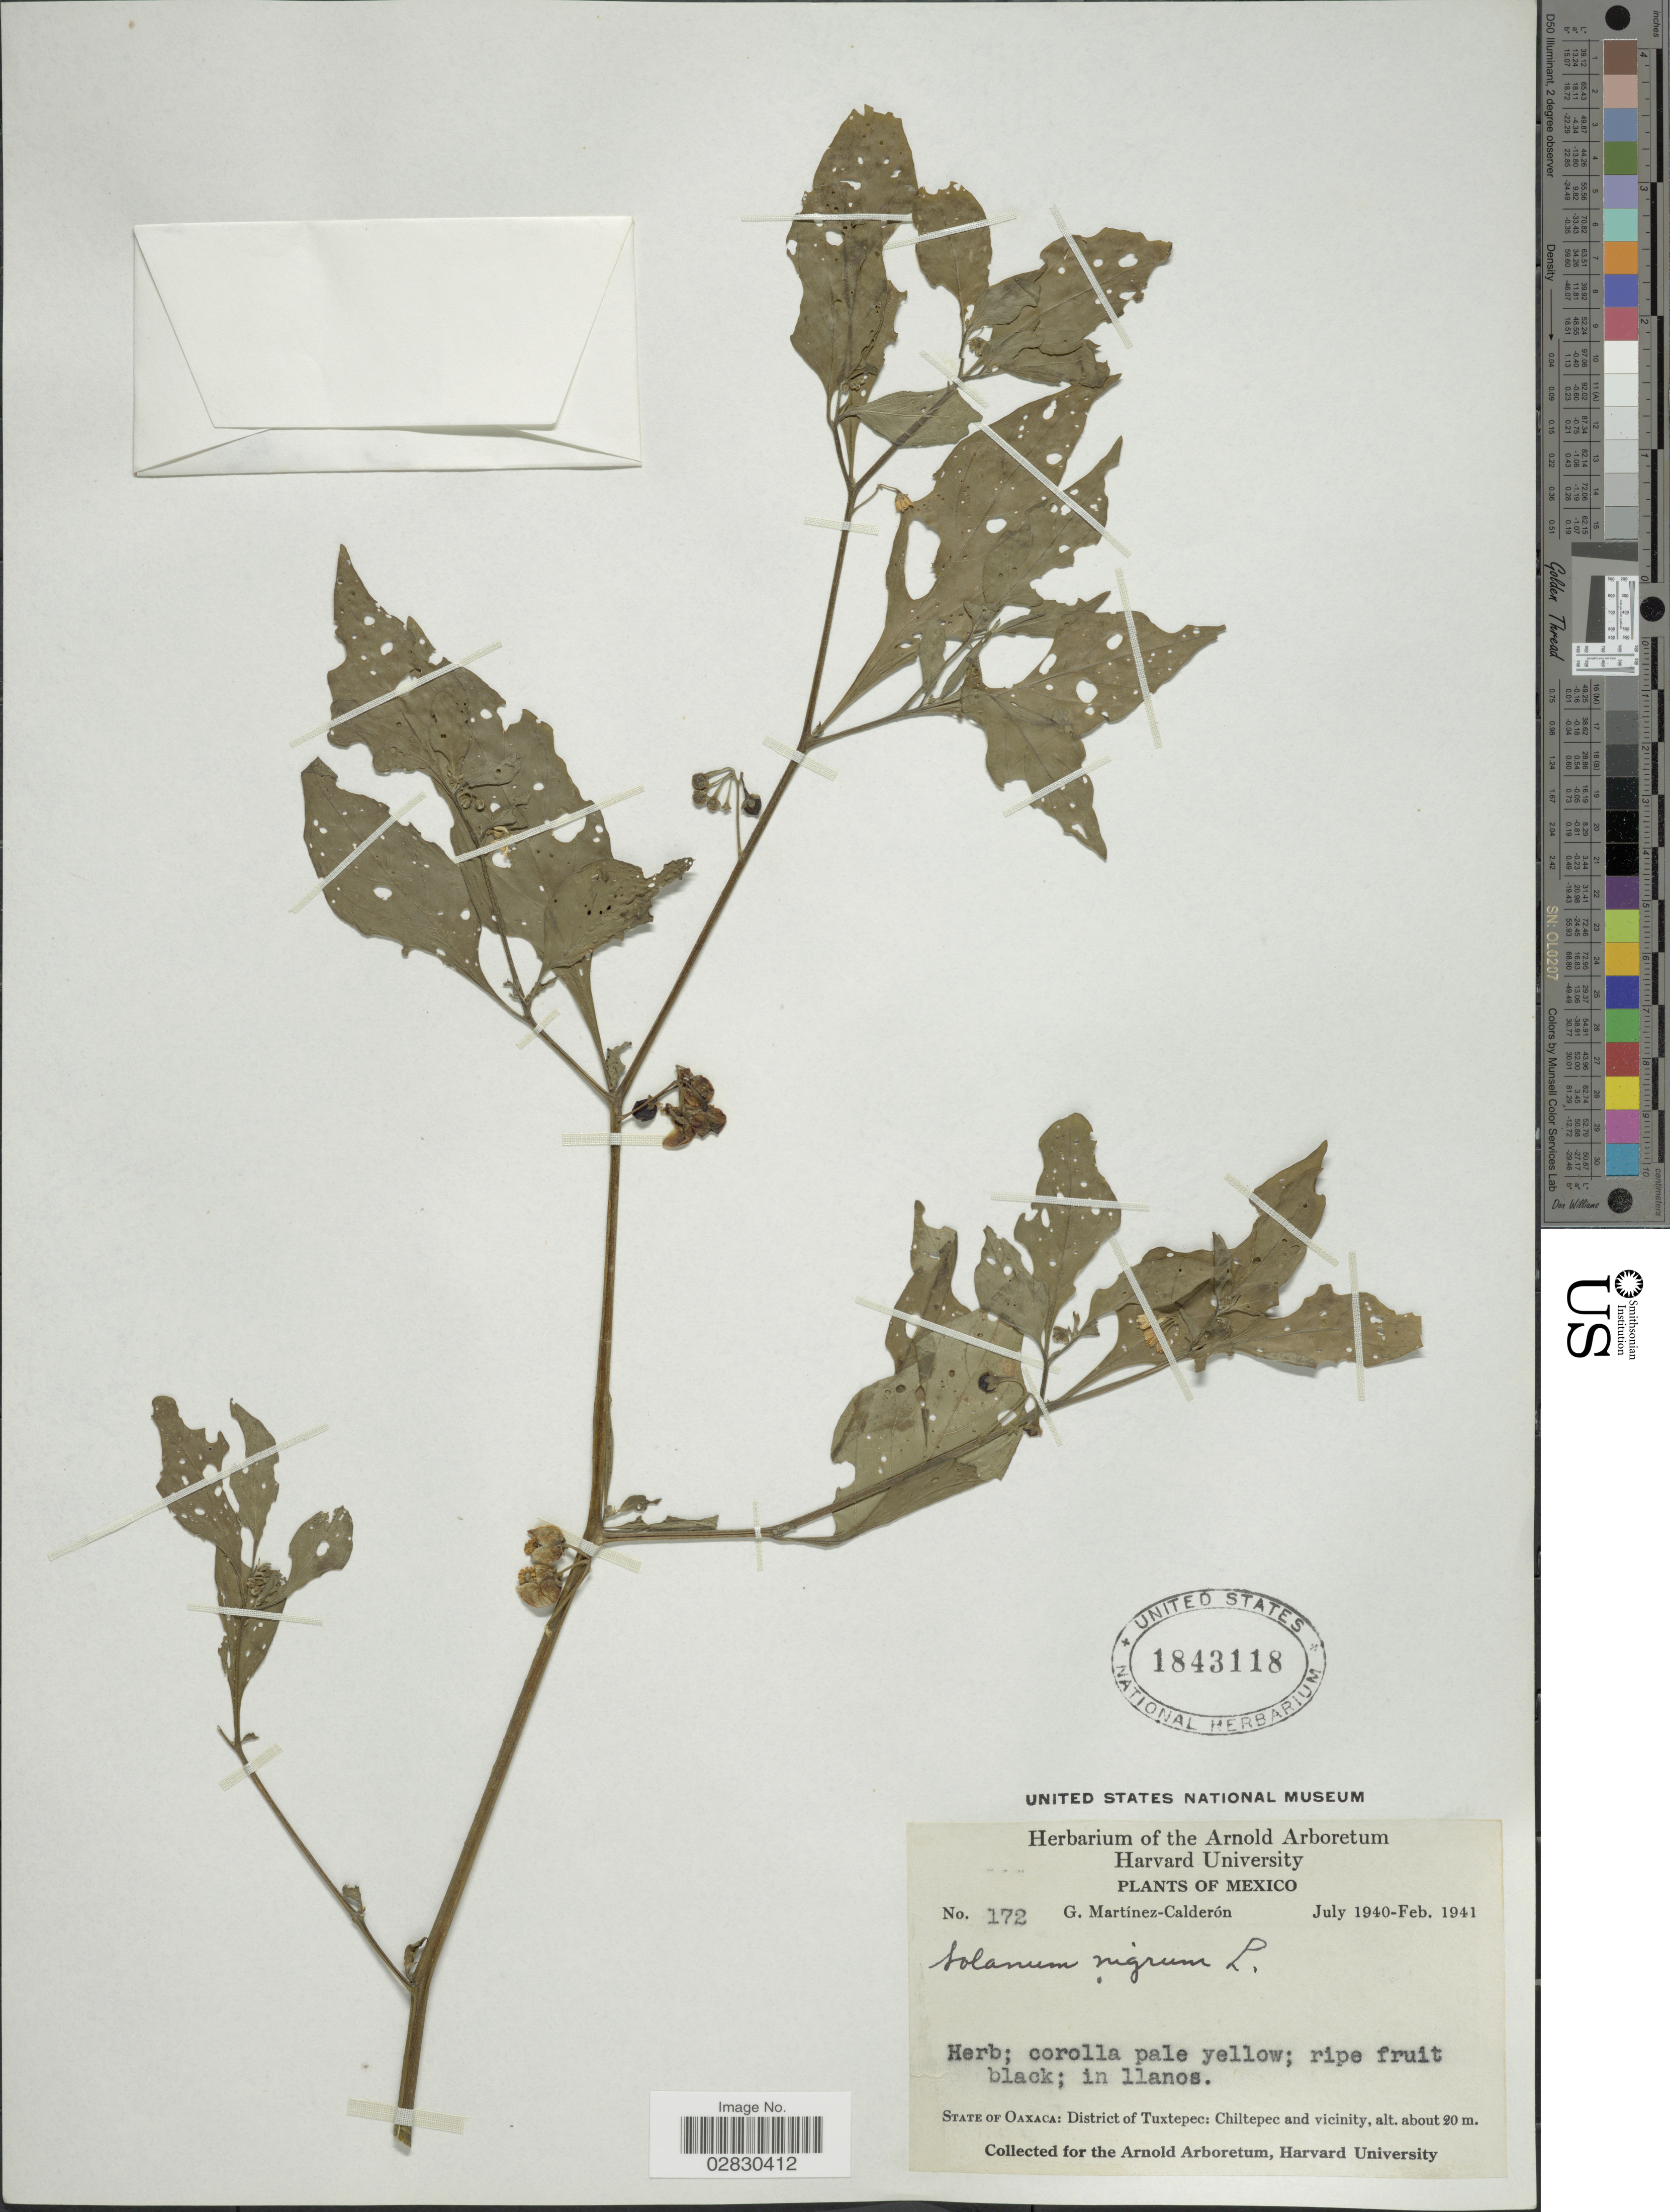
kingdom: Plantae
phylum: Tracheophyta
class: Magnoliopsida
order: Solanales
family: Solanaceae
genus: Solanum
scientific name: Solanum nigrum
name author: L.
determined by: Knapp, S. D.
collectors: G. Martínez Calderón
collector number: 172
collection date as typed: Jul 1940 to -- Feb 1941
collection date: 1940-07/1941-02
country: Mexico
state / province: Oaxaca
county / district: Tuxtepec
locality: Chiltepec and vicinity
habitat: in llanos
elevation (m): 20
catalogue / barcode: US 1843118